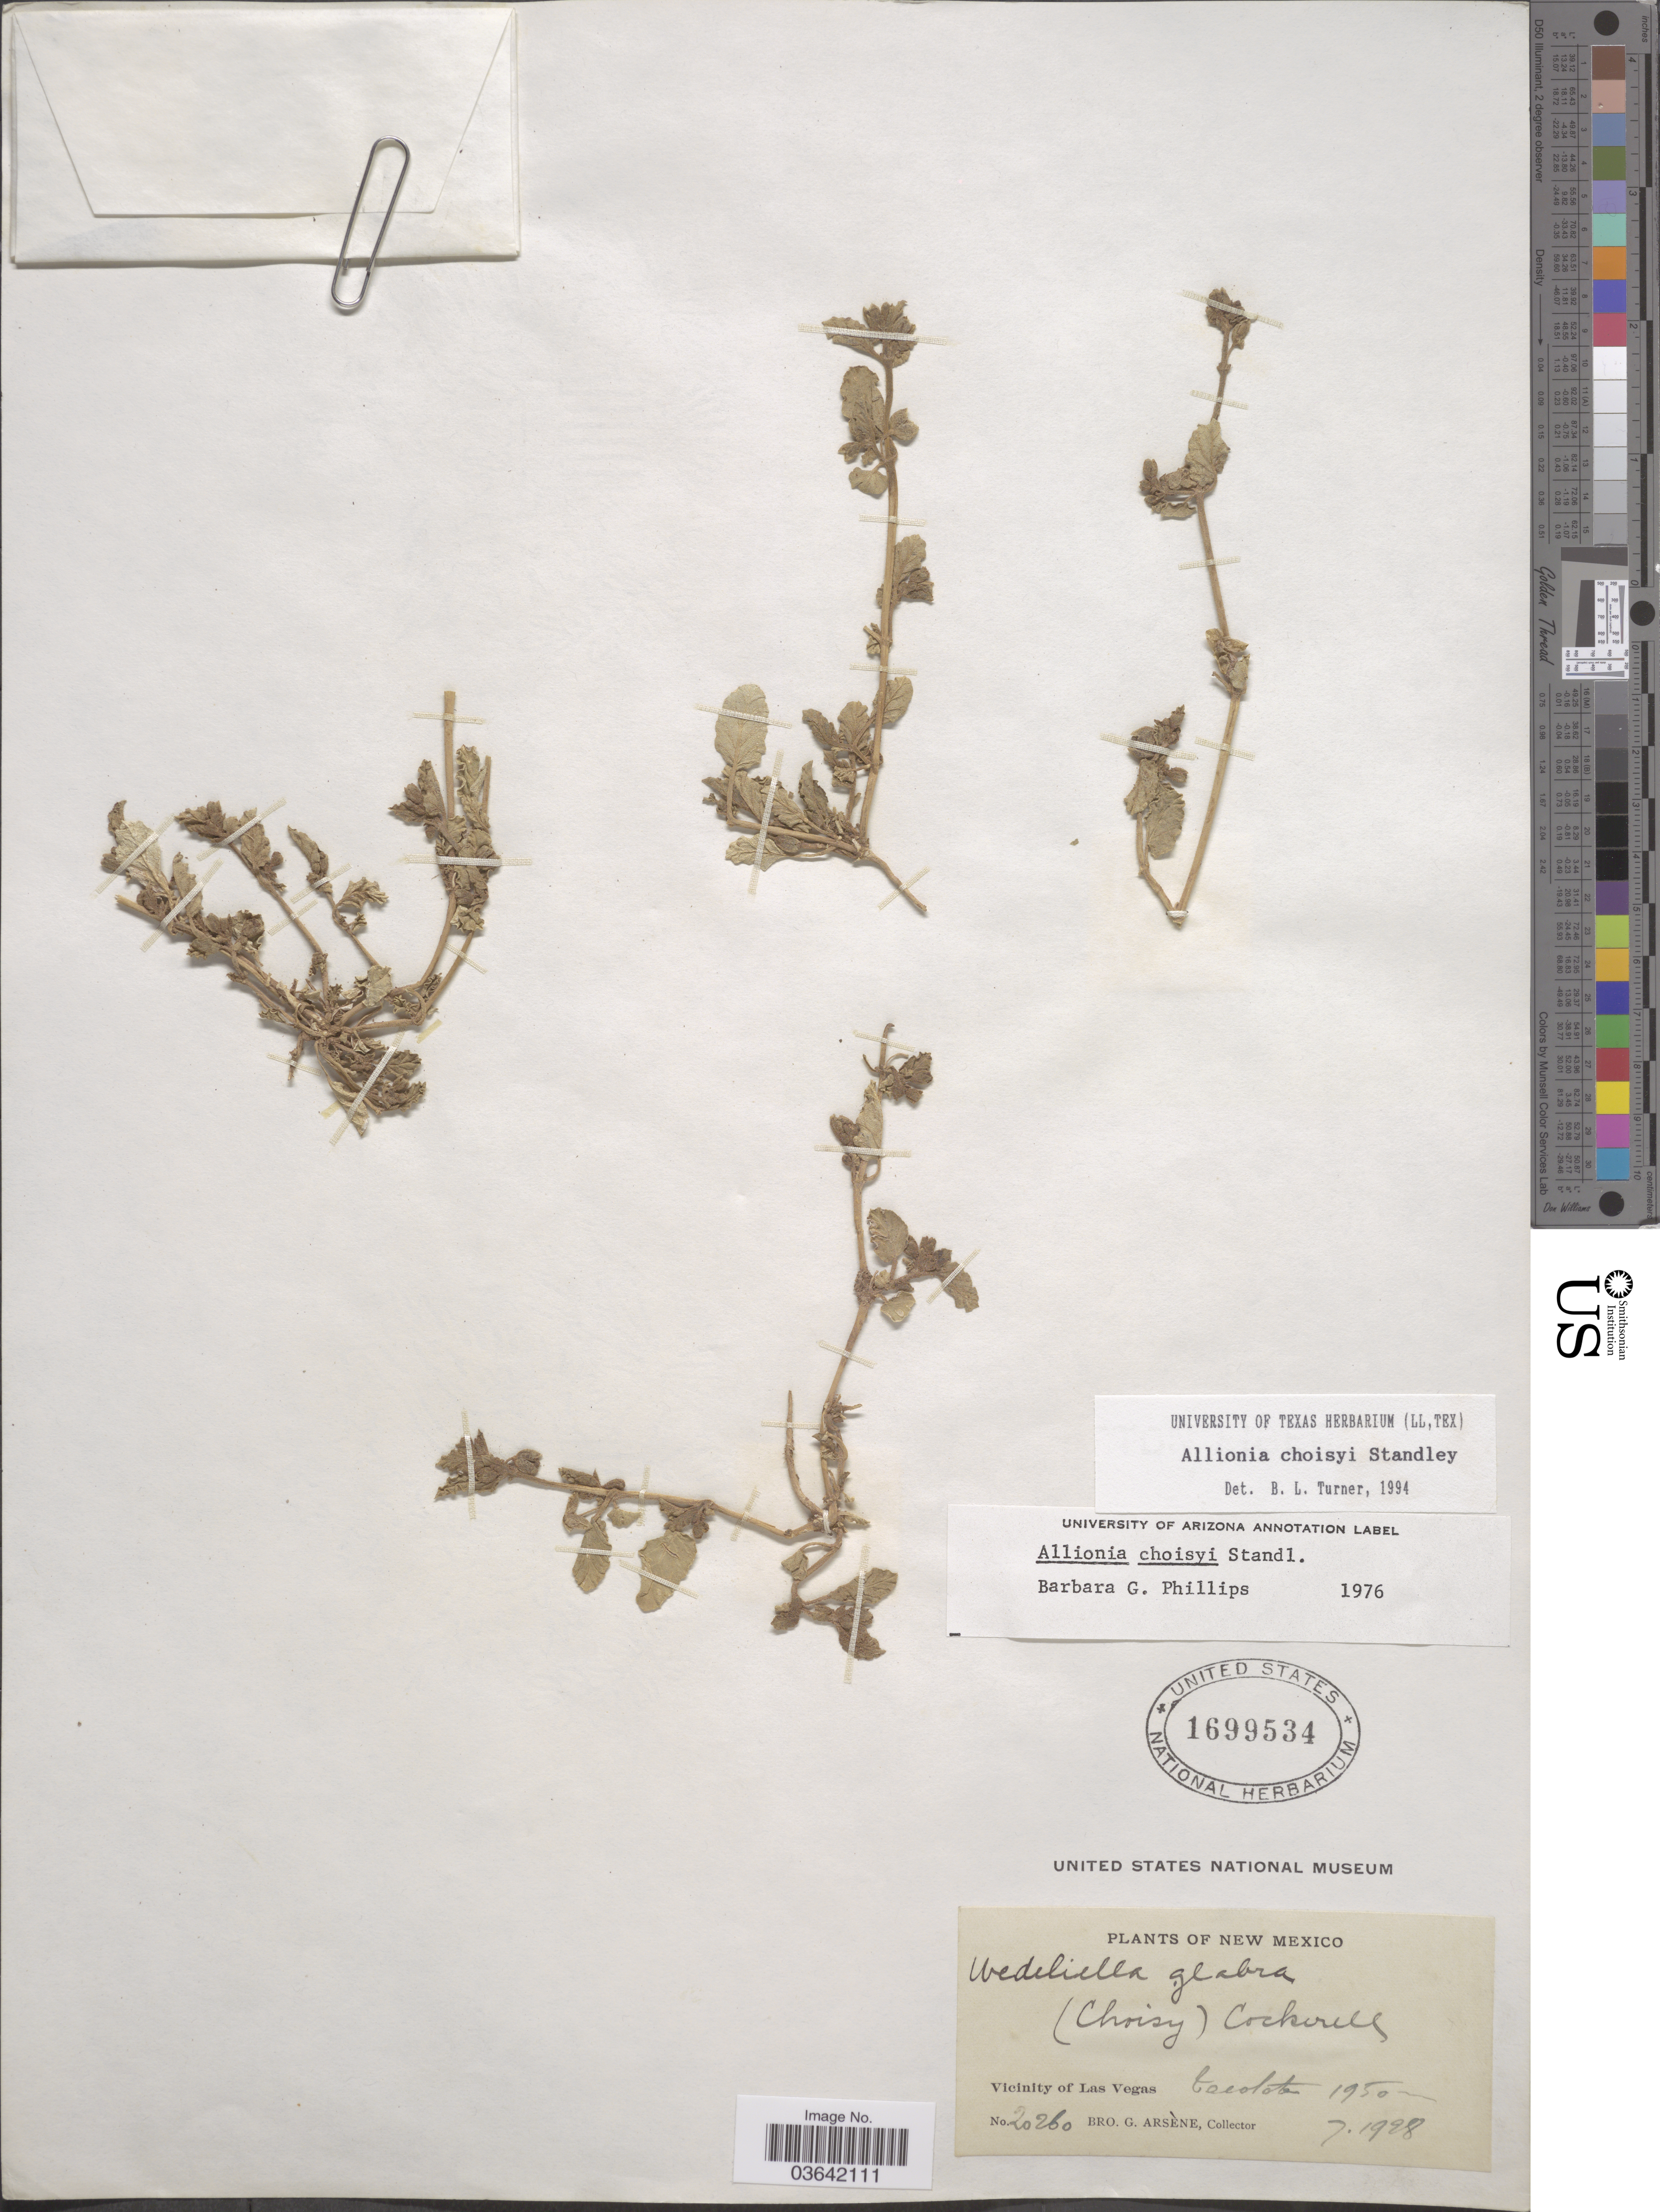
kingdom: Plantae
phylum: Tracheophyta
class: Magnoliopsida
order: Caryophyllales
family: Nyctaginaceae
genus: Allionia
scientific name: Allionia choisyi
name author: Standl.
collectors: Bro. G. Arsène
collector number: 20260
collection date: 1928-07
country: United States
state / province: New Mexico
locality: Vicinity of Las Vegas. Tecolote.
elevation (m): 1950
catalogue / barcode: US 1699534